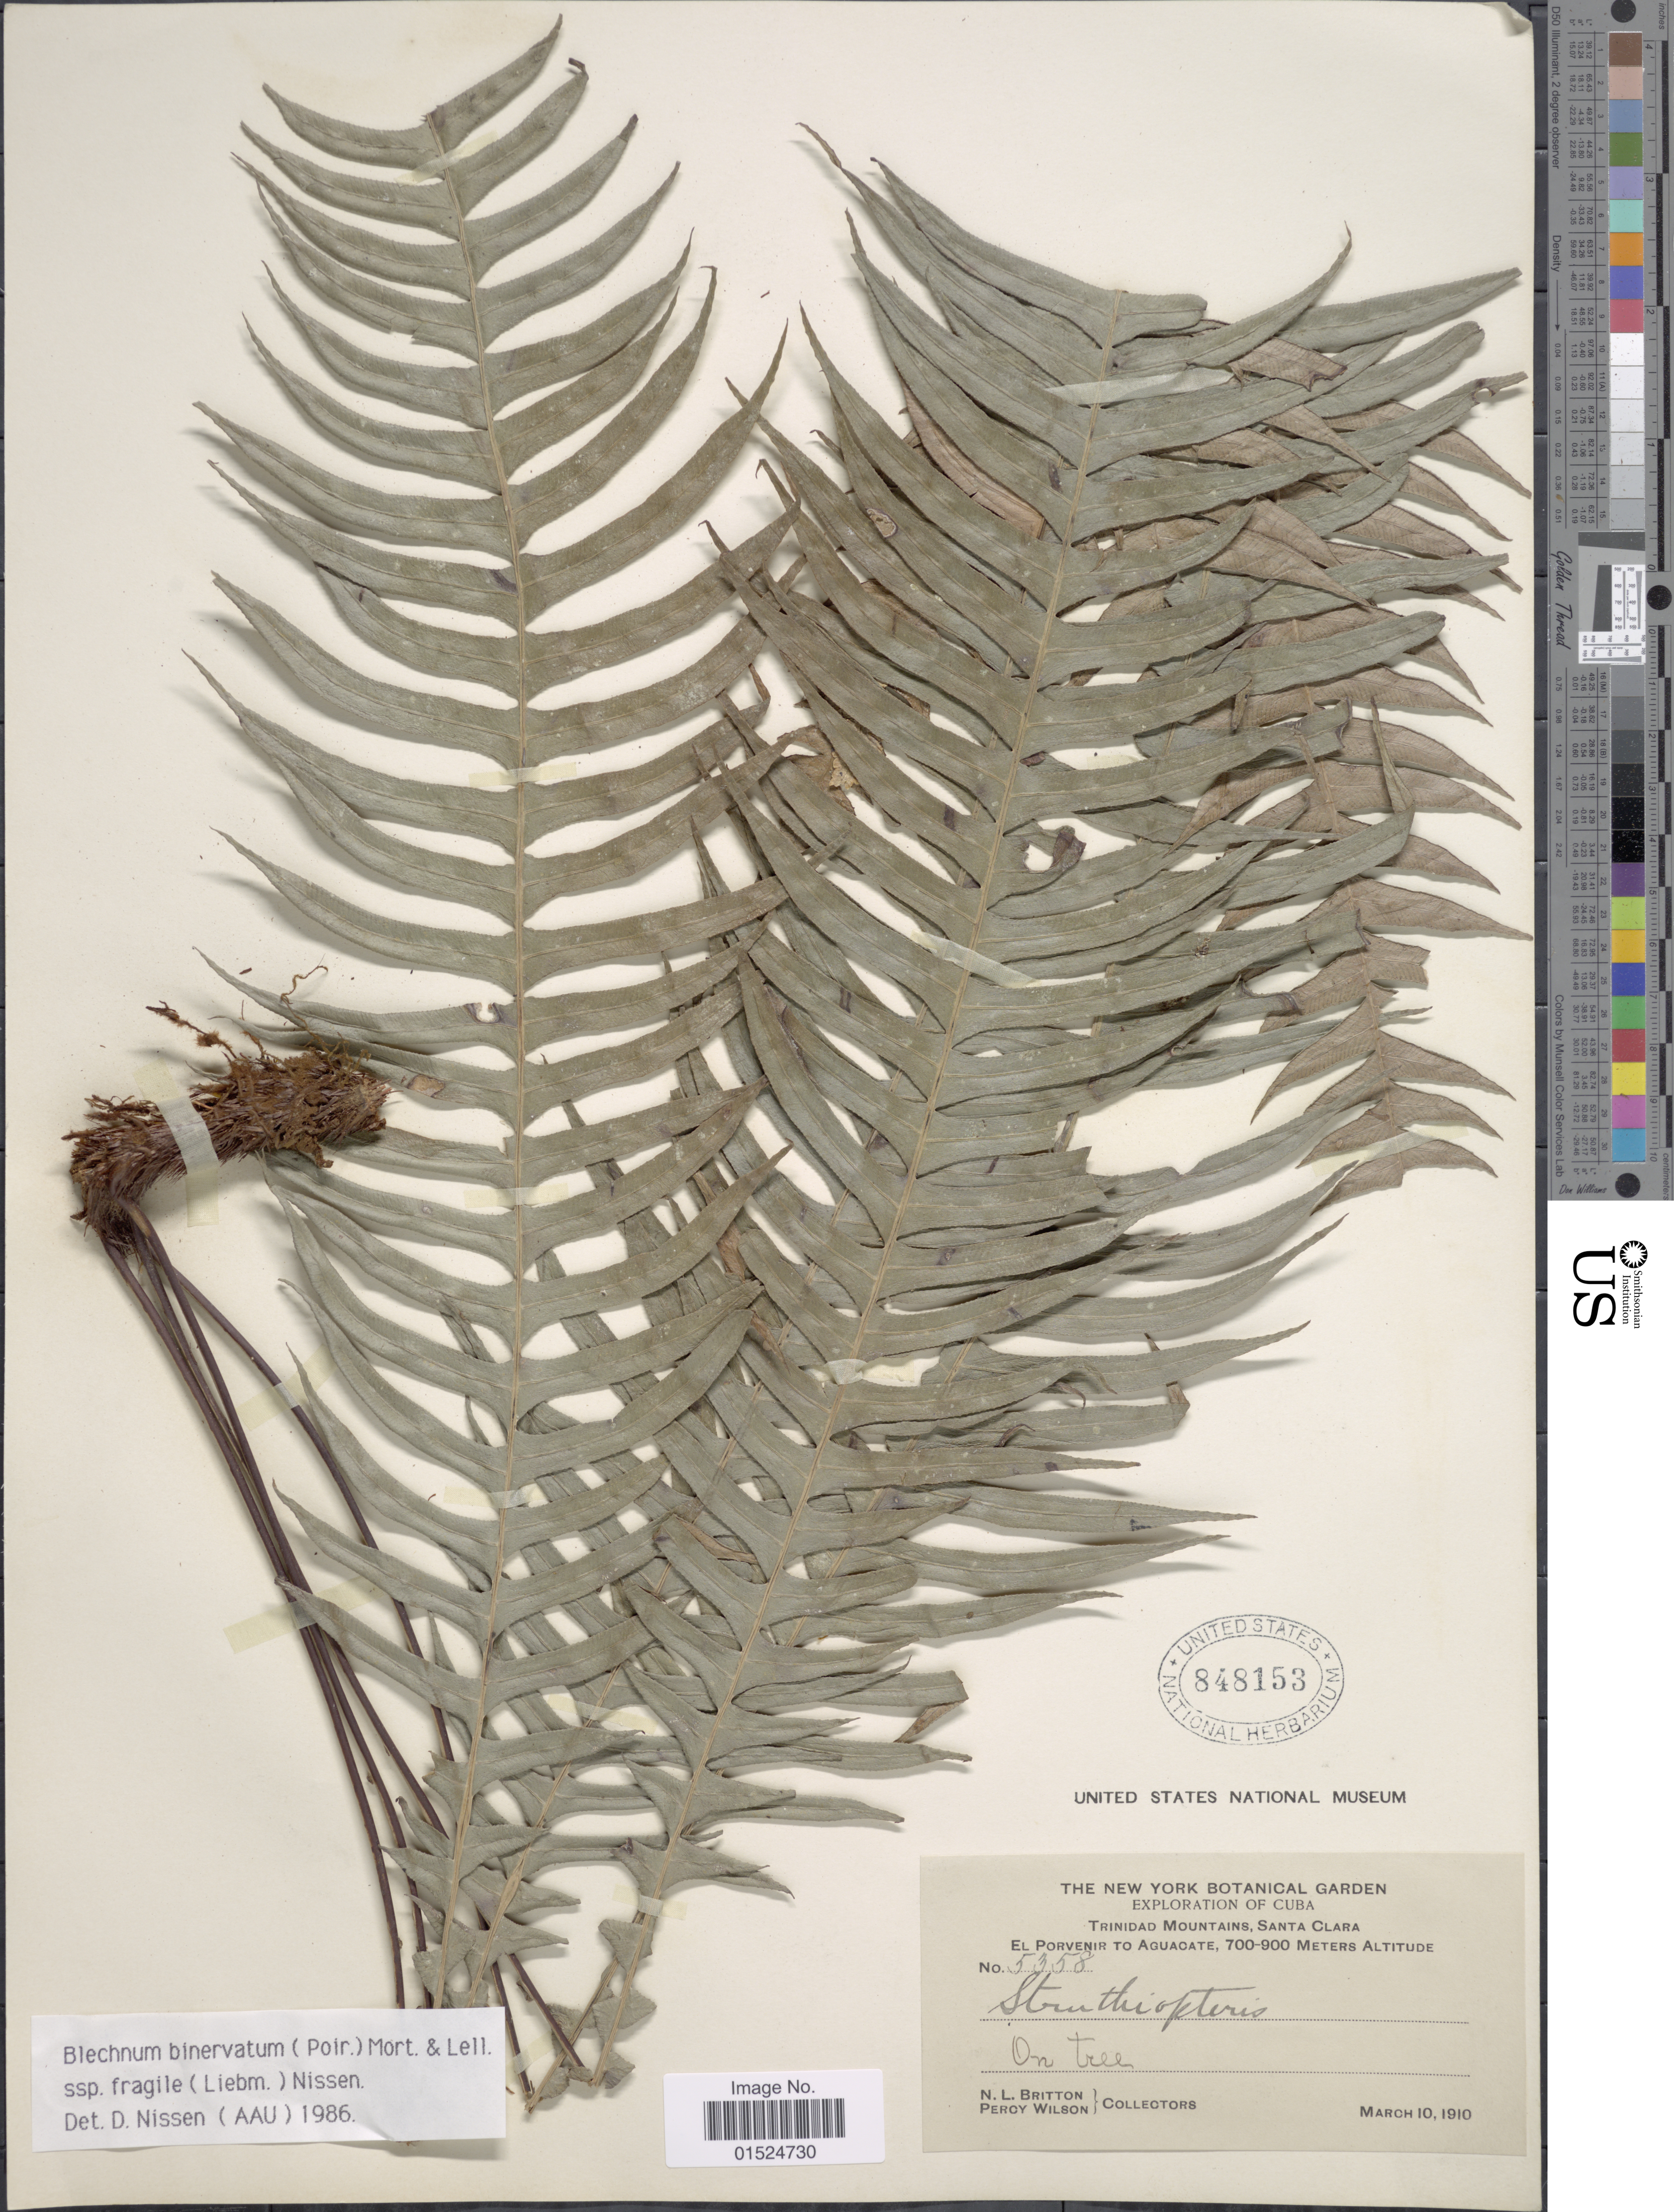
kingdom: Plantae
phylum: Tracheophyta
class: Polypodiopsida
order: Polypodiales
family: Blechnaceae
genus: Blechnum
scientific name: Blechnum fragile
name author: (Liebm.) C.V. Morton & Lellinger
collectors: N. Britton & P. Wilson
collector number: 5358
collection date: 1910-03-10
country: Cuba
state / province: Las Villas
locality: Trinidad Mountains, Santa Clara, El Porvenir to Aguacate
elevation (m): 700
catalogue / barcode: US 848153